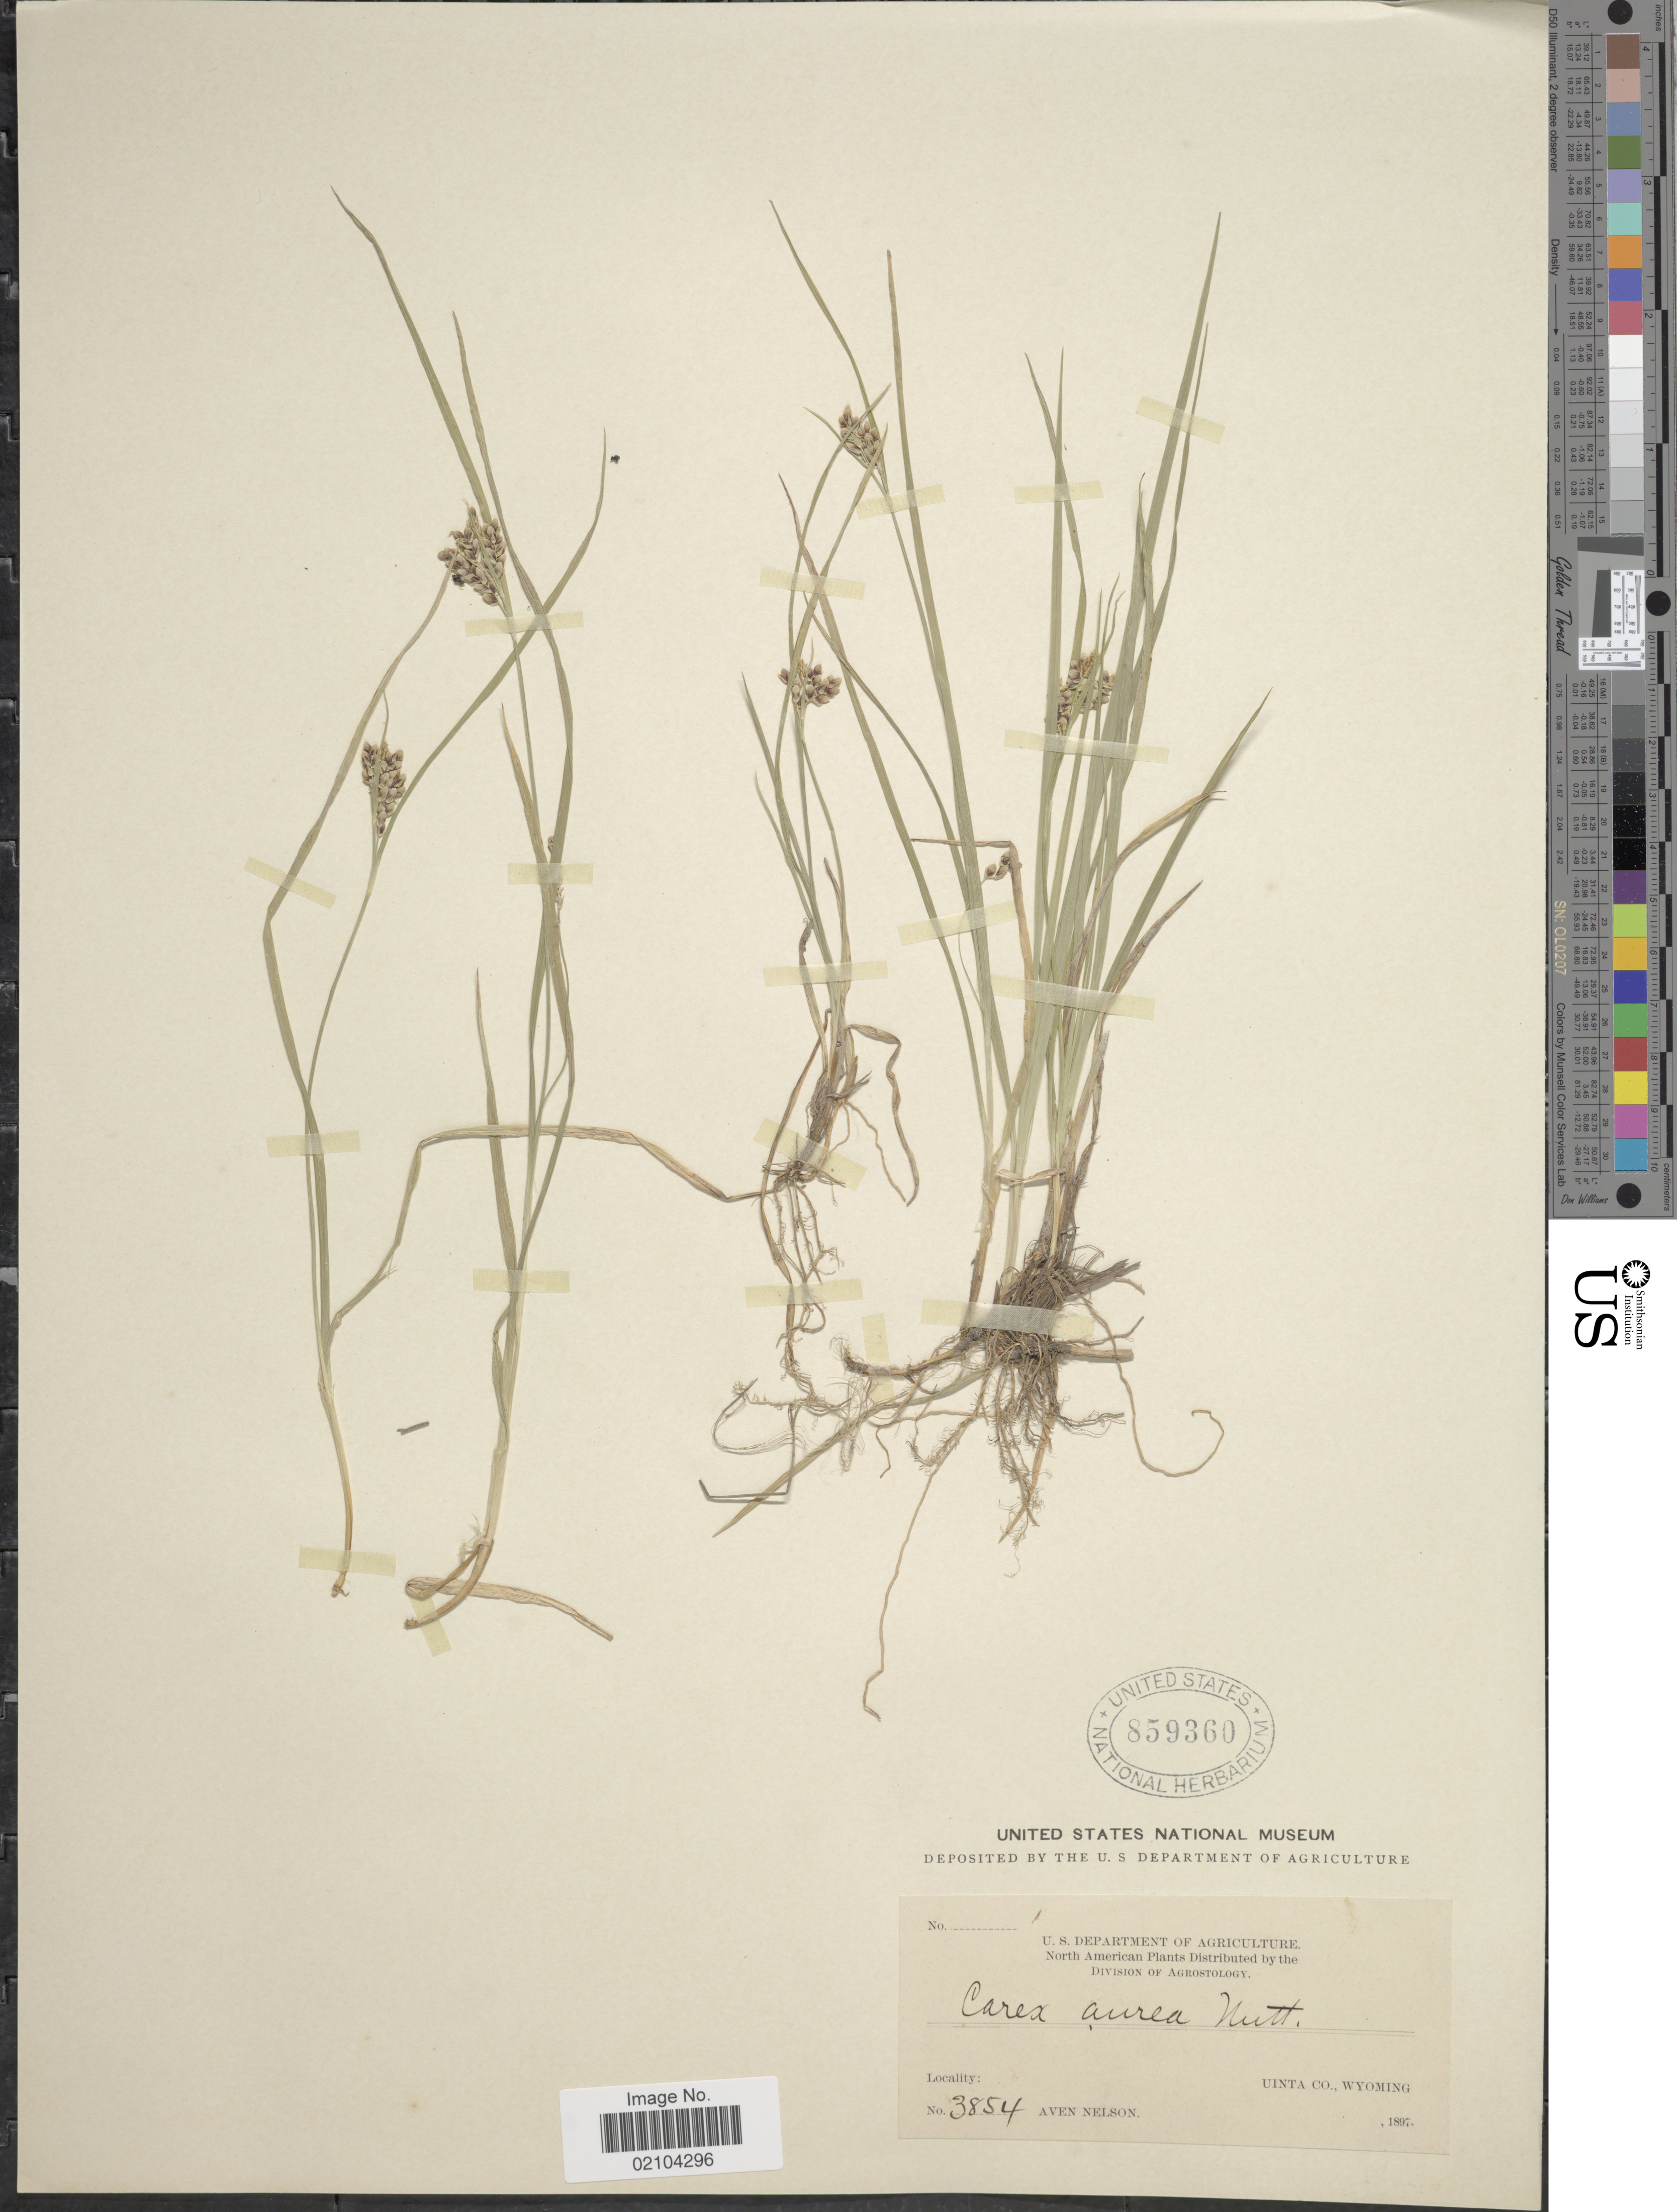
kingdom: Plantae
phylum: Tracheophyta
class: Liliopsida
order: Poales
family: Cyperaceae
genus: Carex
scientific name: Carex aurea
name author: Nutt.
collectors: A. Nelson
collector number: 3854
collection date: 1897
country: United States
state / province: Wyoming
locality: Uinta Co., Wyoming.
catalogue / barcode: US 859360